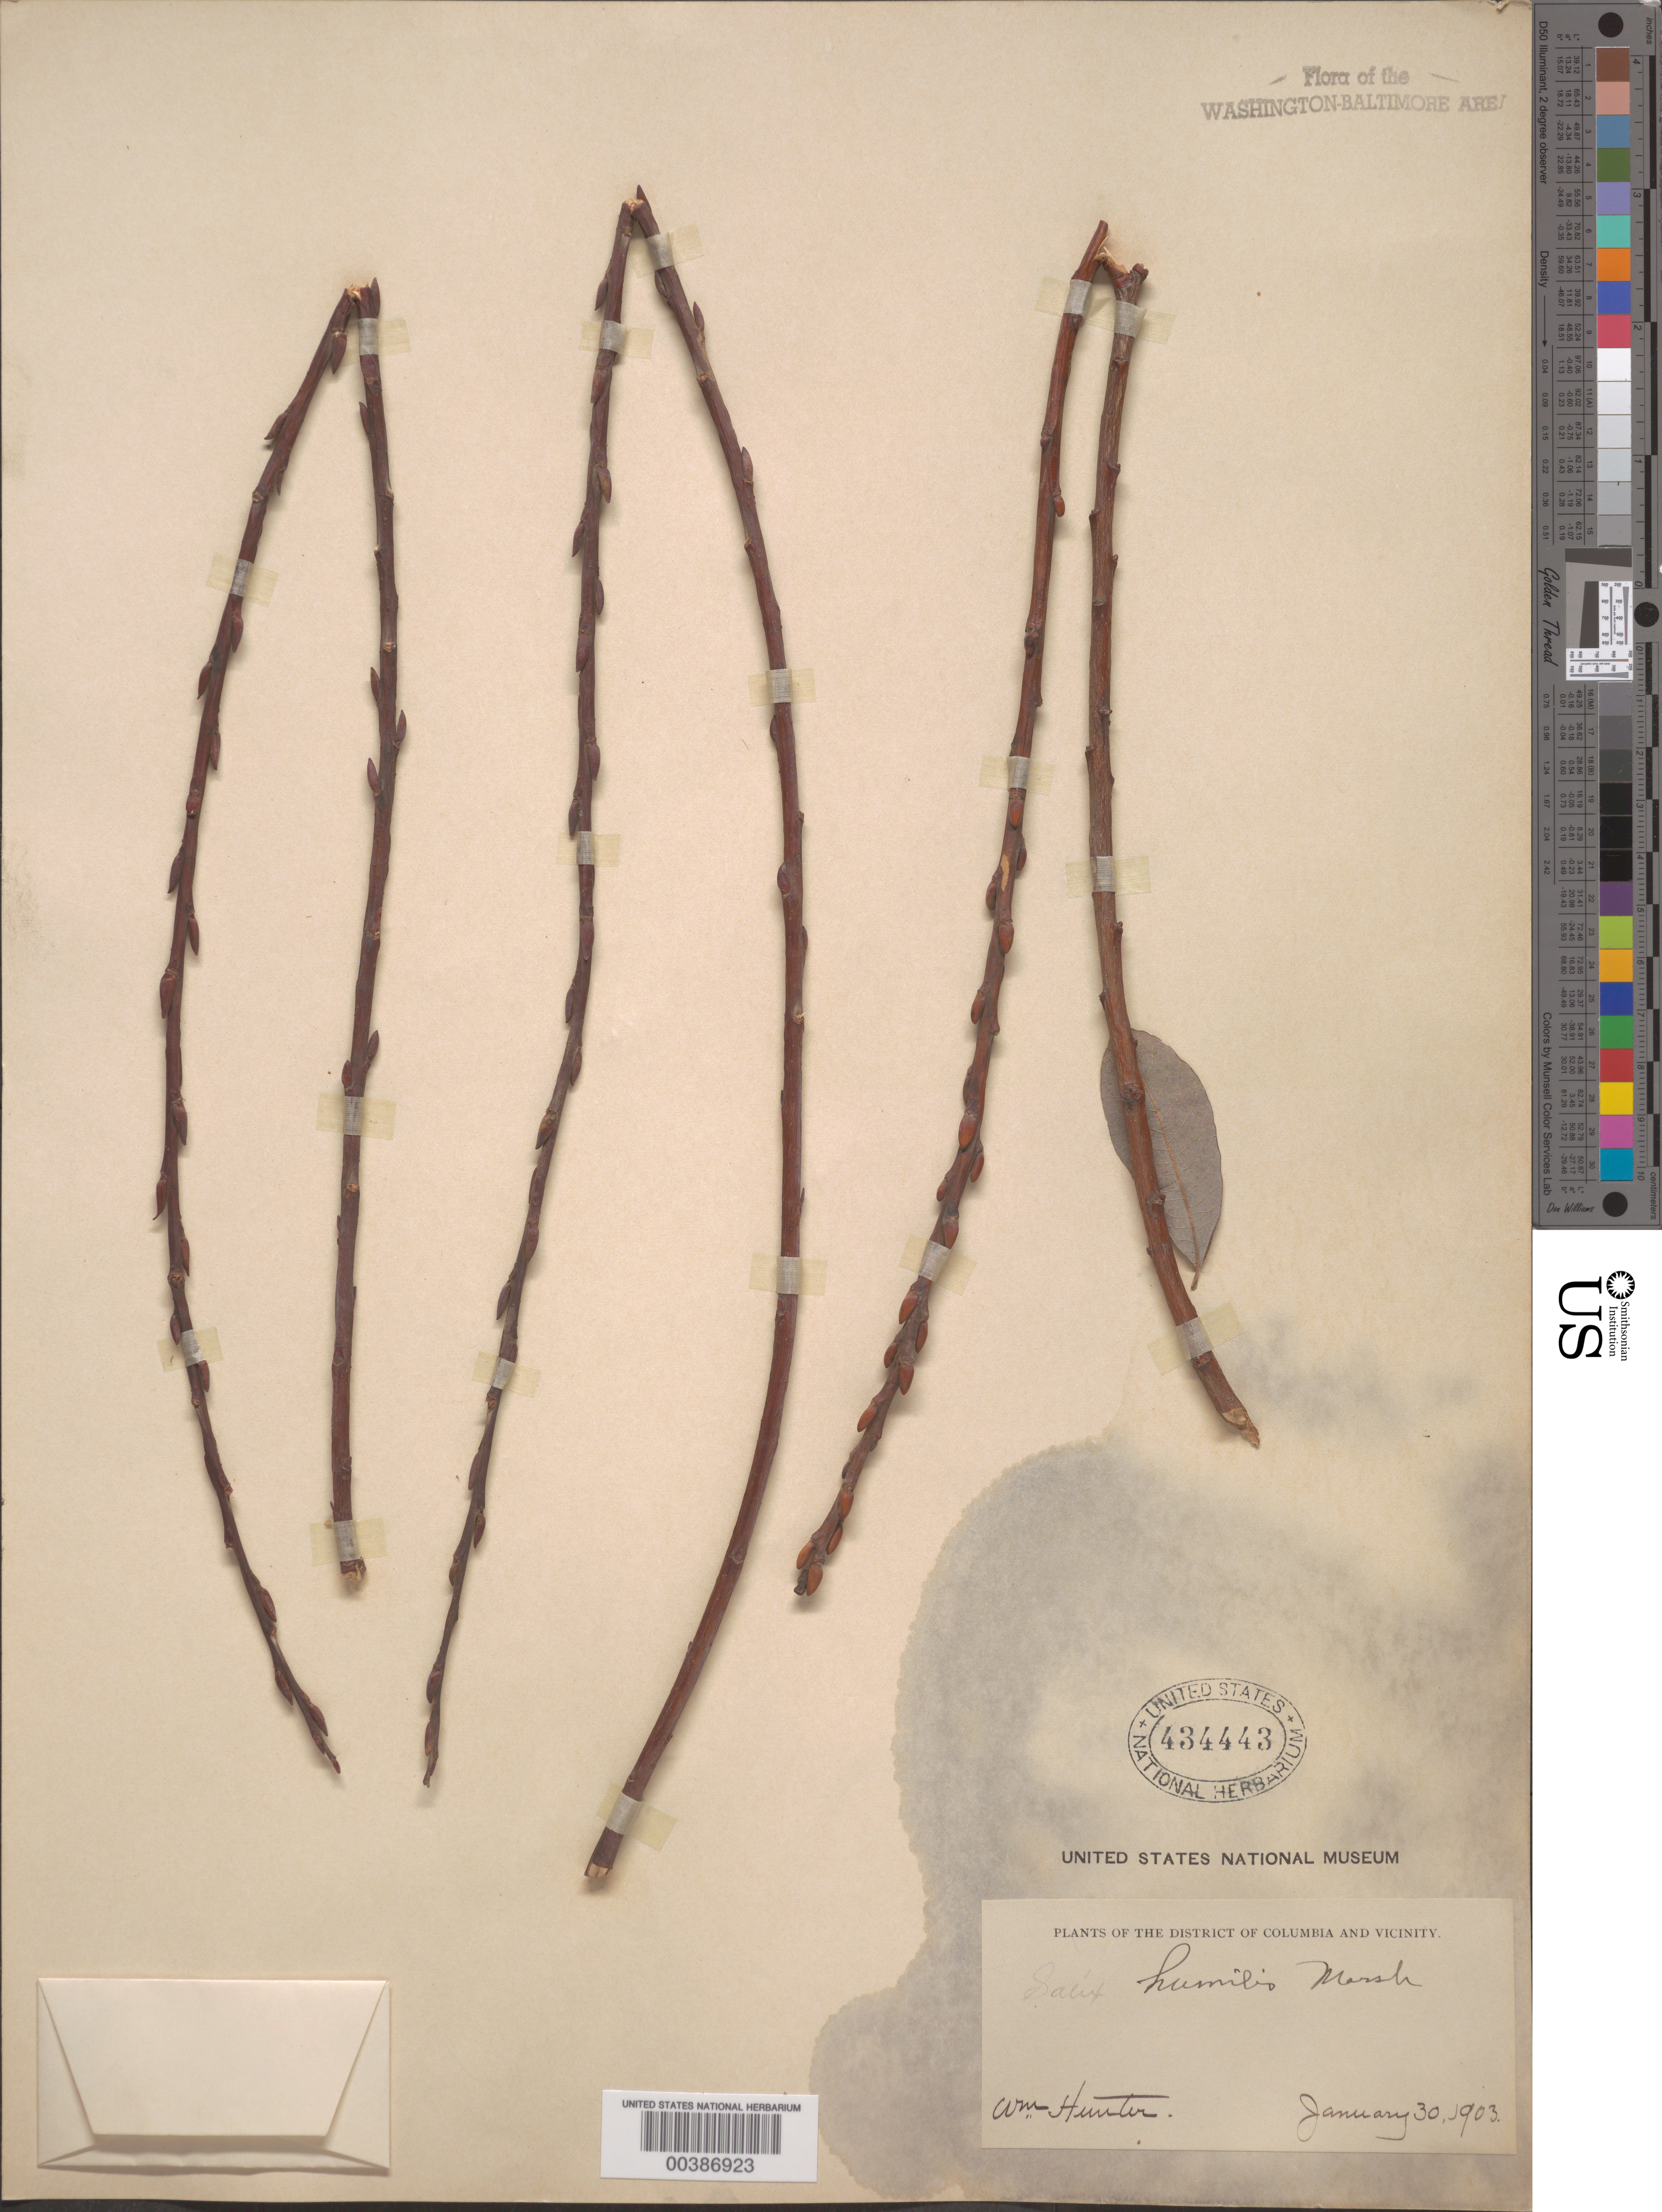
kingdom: Plantae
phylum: Tracheophyta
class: Magnoliopsida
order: Malpighiales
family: Salicaceae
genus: Salix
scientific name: Salix humilis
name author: Marshall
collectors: W. Hunter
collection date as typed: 30 Jan 1903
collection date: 1903-01-30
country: United States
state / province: District of Columbia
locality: DC vicinity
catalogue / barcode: US 434443